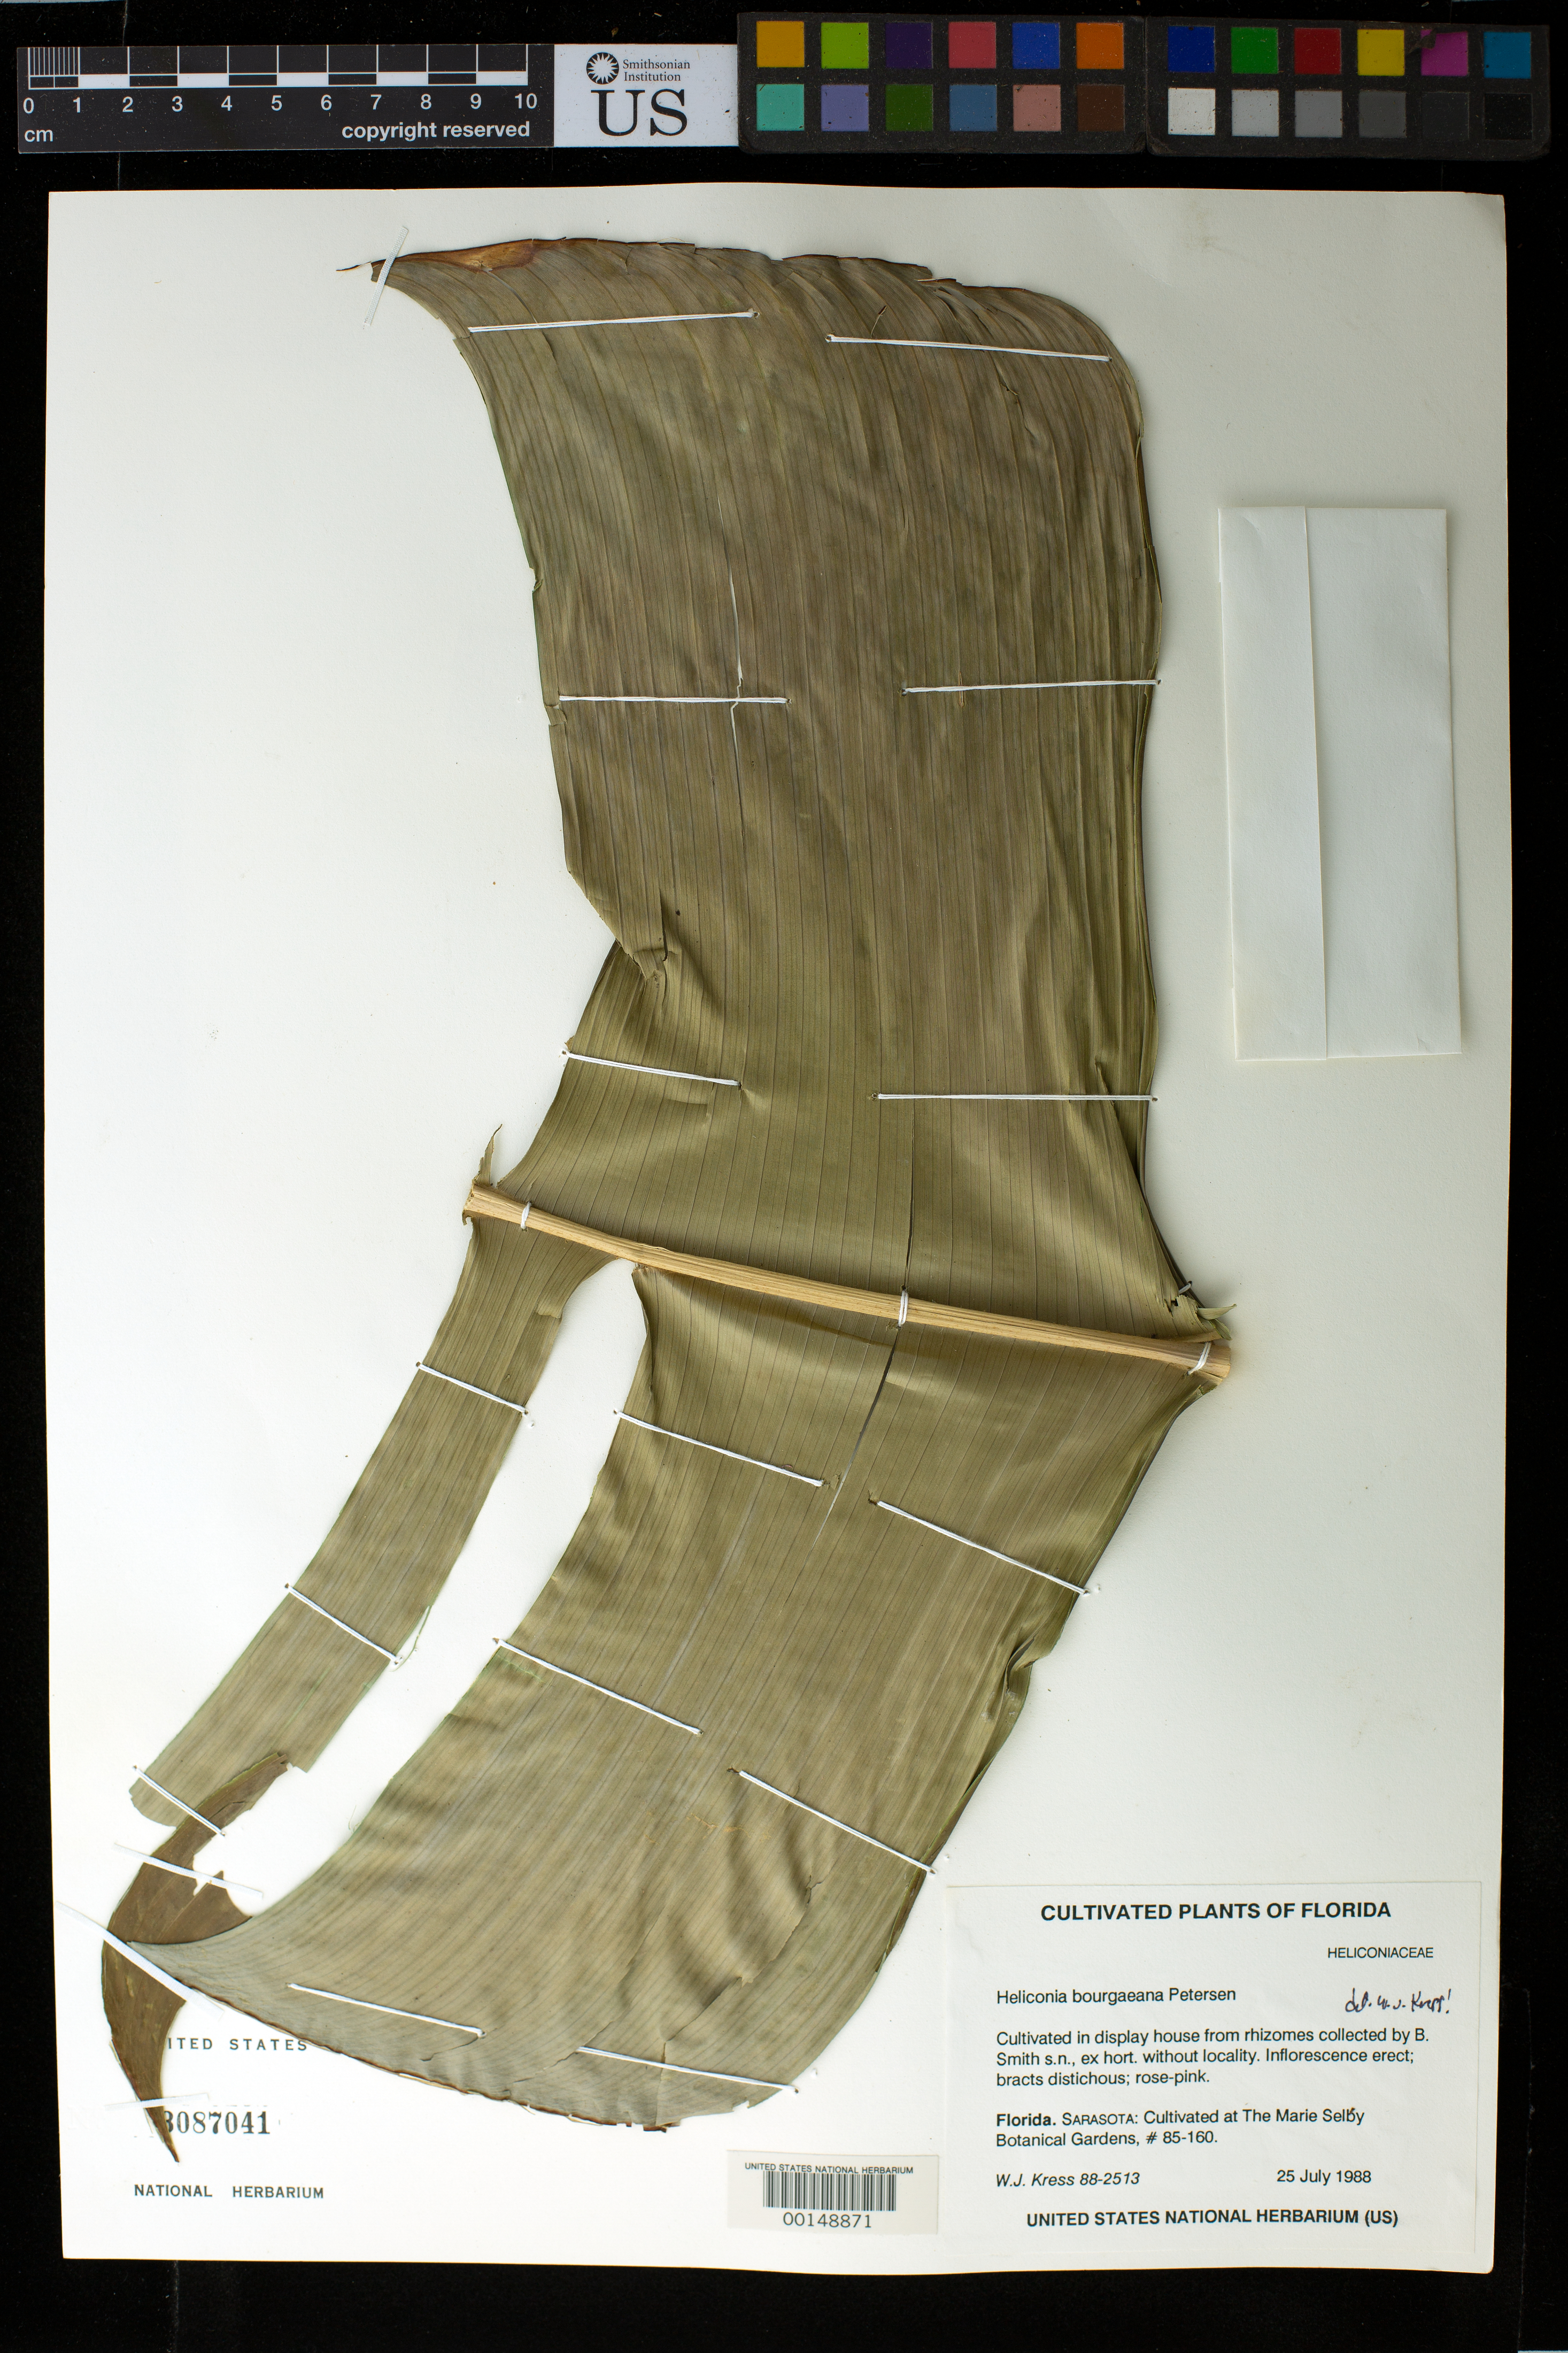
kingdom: Plantae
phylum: Tracheophyta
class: Liliopsida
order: Zingiberales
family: Heliconiaceae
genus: Heliconia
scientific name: Heliconia bourgaeana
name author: Petersen in Mart.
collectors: W. J. Kress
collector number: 88-2513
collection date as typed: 25 Jul 1988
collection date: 1988-07-25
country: United States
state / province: Florida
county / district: Sarasota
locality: Marie selby botanical gardens, #85-160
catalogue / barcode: US 3087041